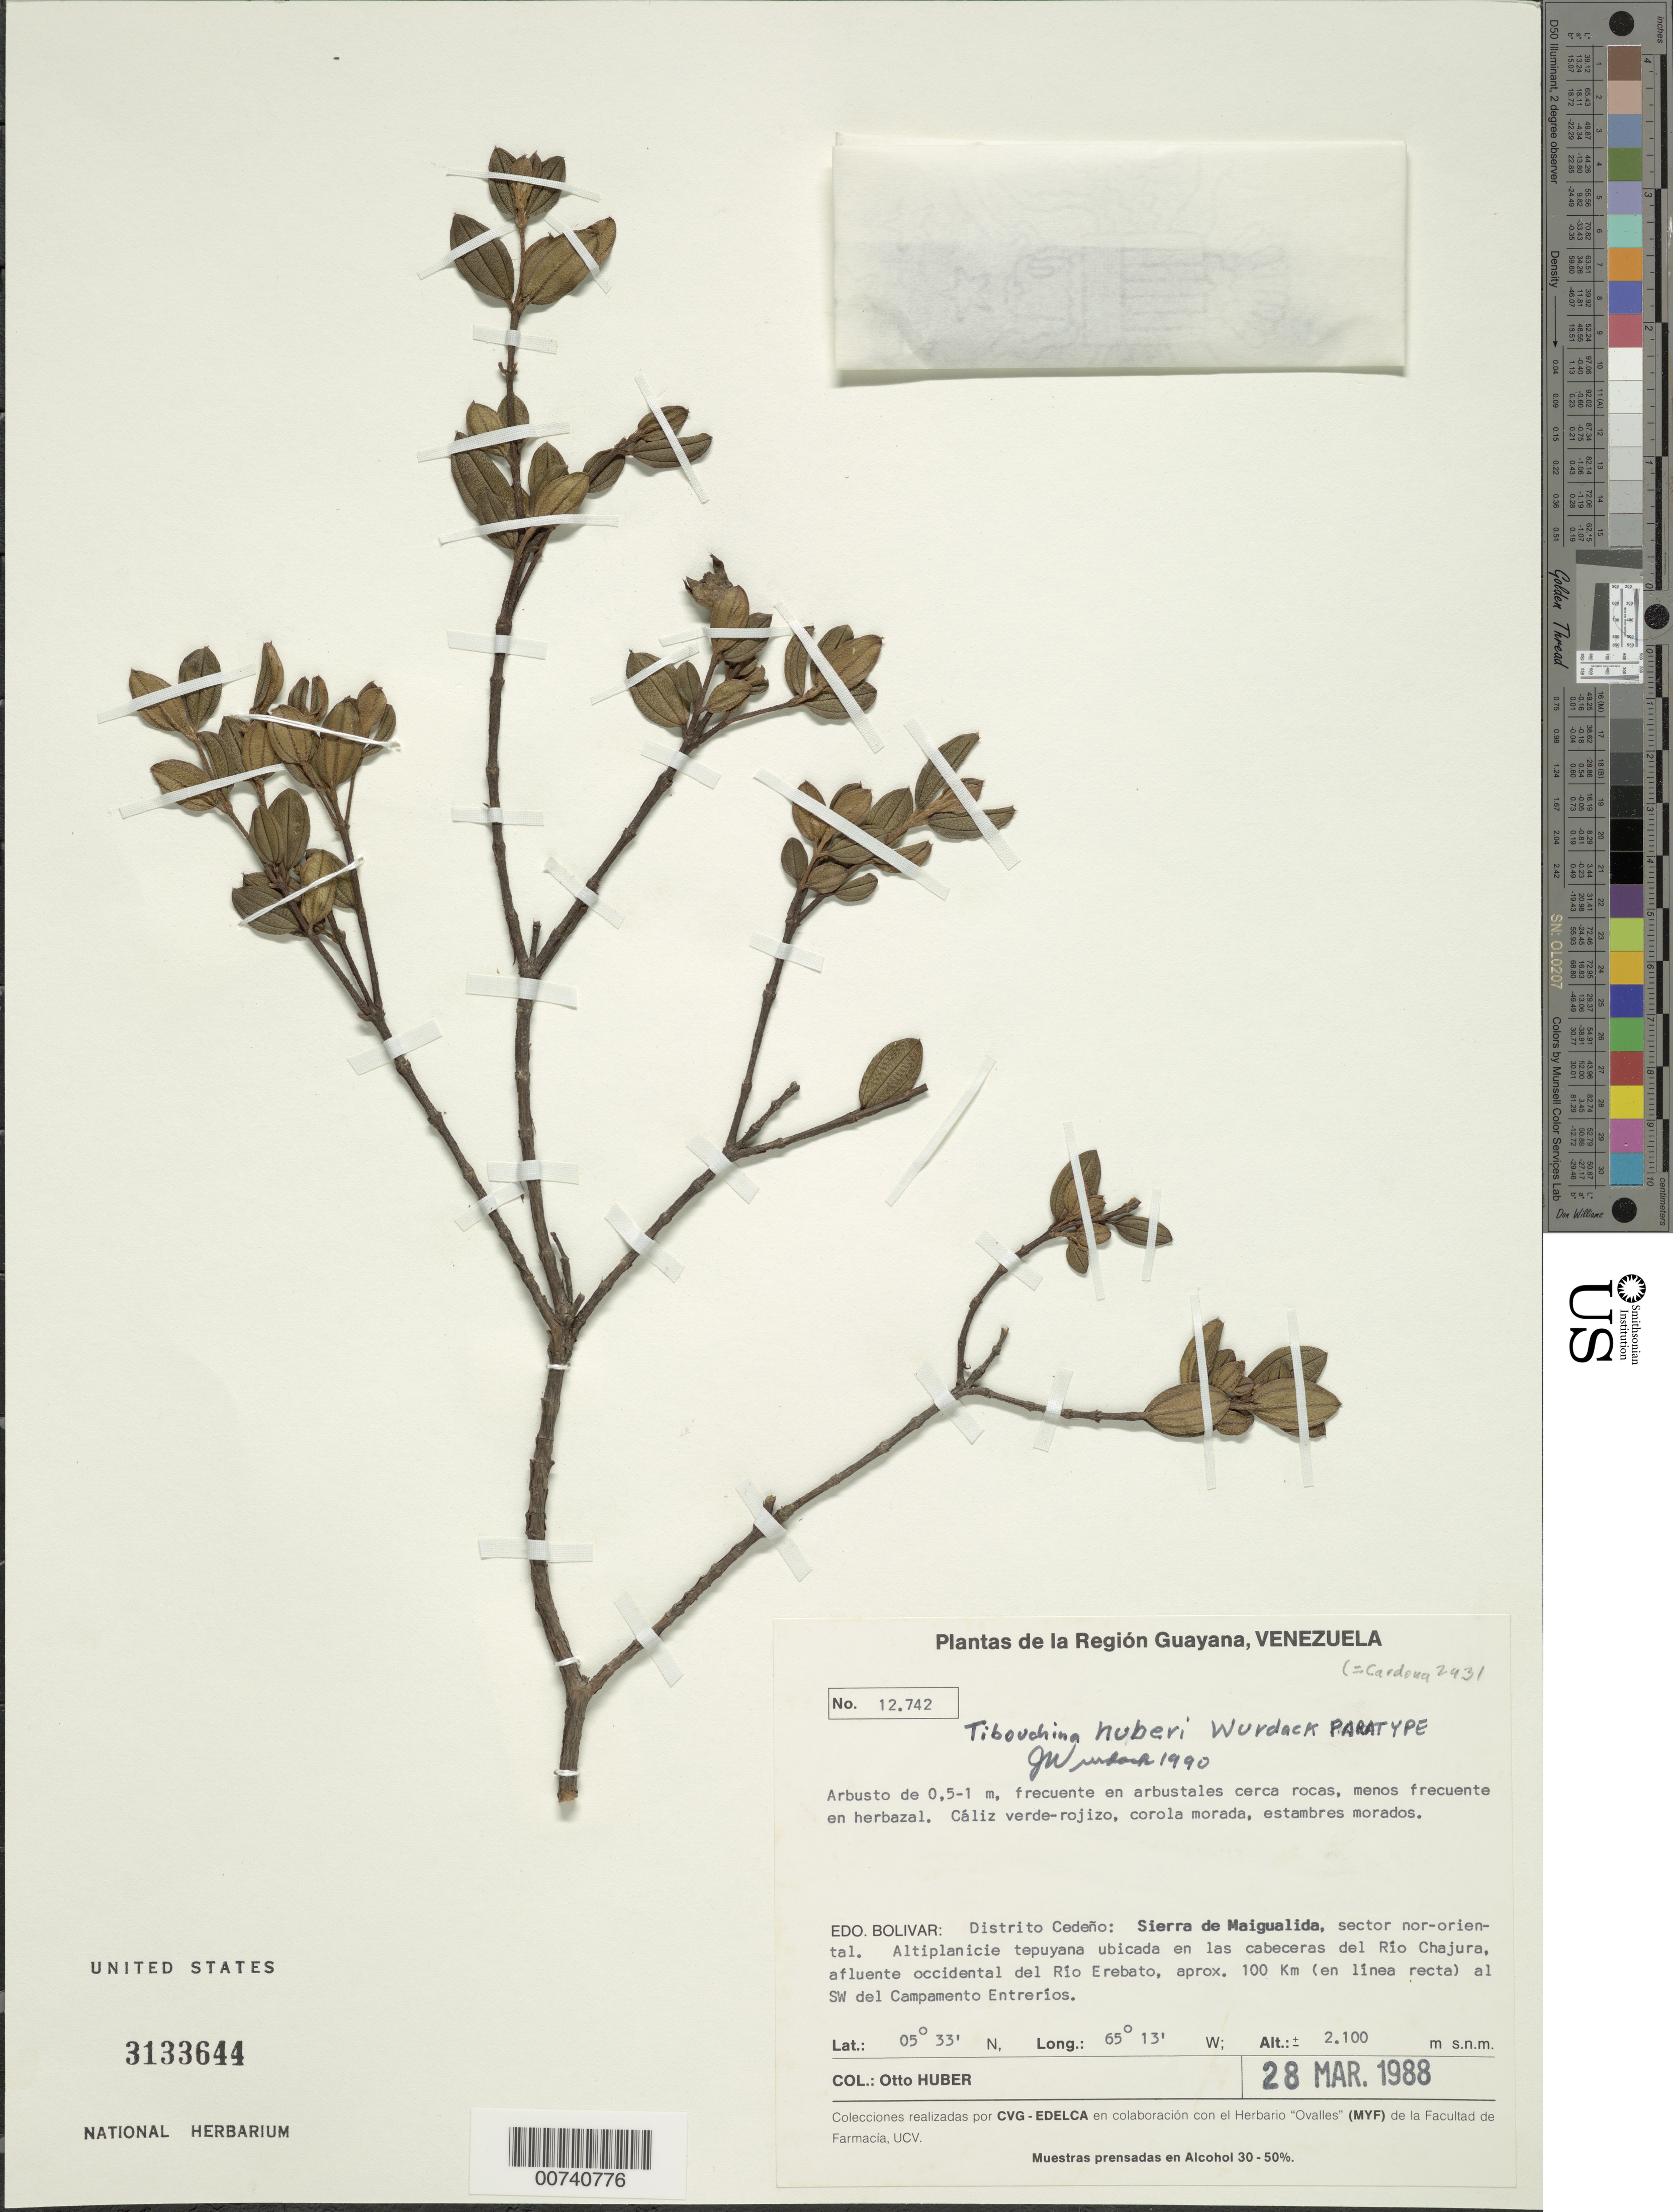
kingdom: Plantae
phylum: Tracheophyta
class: Magnoliopsida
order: Myrtales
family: Melastomataceae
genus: Tibouchina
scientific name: Tibouchina huberi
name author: Wurdack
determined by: Wurdack, John J., (US), US (UNITED STATES)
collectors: O. Huber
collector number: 12742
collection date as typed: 28-Mar-88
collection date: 1988-03-28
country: Venezuela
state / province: Bolívar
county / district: Cedeño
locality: Sierra de Maigualida, sector nor-oriental, cabeceras del Río Chajura, afluente occidental del Río Erebato, aprox. 100 km al SW del Campamento EntreRíos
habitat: Arbustales cerca rocas; menos frecuente en herbazal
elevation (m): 2100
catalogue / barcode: US 3133644